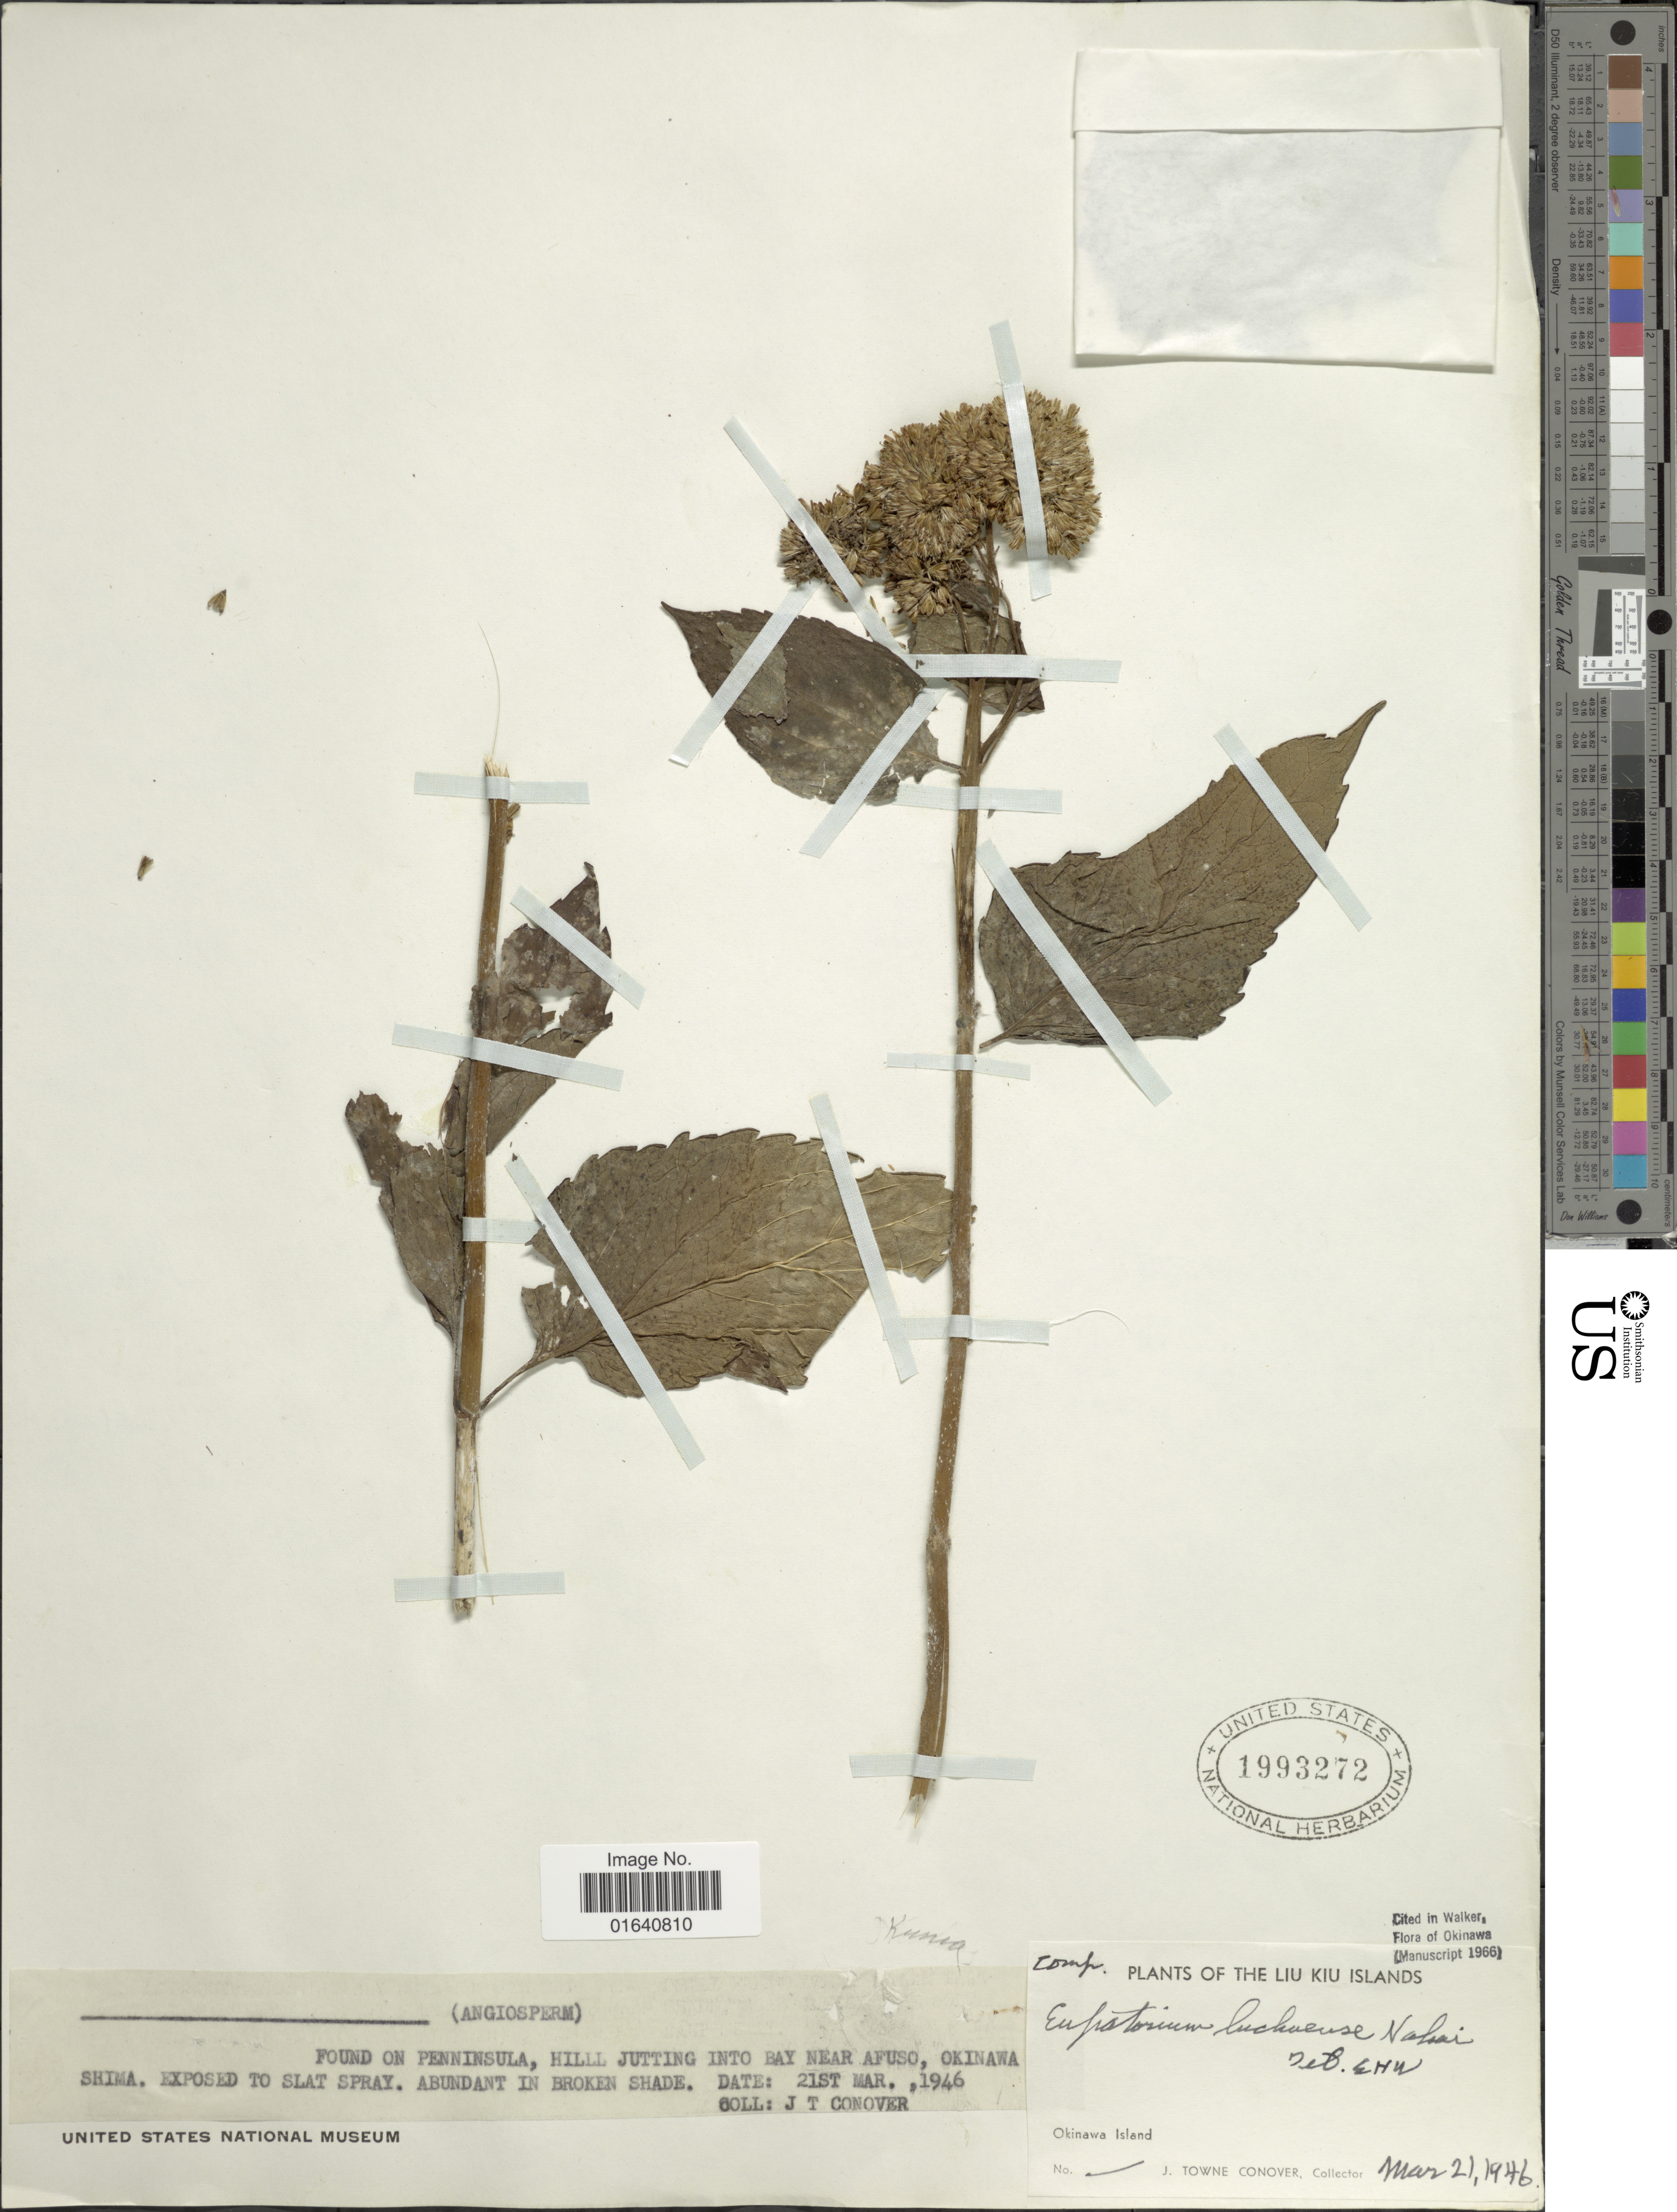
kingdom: Plantae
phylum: Tracheophyta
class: Magnoliopsida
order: Asterales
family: Asteraceae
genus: Eupatorium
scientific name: Eupatorium luchuense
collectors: J. T. Conover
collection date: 1946-03-21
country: Japan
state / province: Okinawa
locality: The Liu Kiu Islands, Okinawa Island, Found on Peninsula, Hill jutting into Bay near Afuso, Okinawa Shima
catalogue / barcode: US 1993272